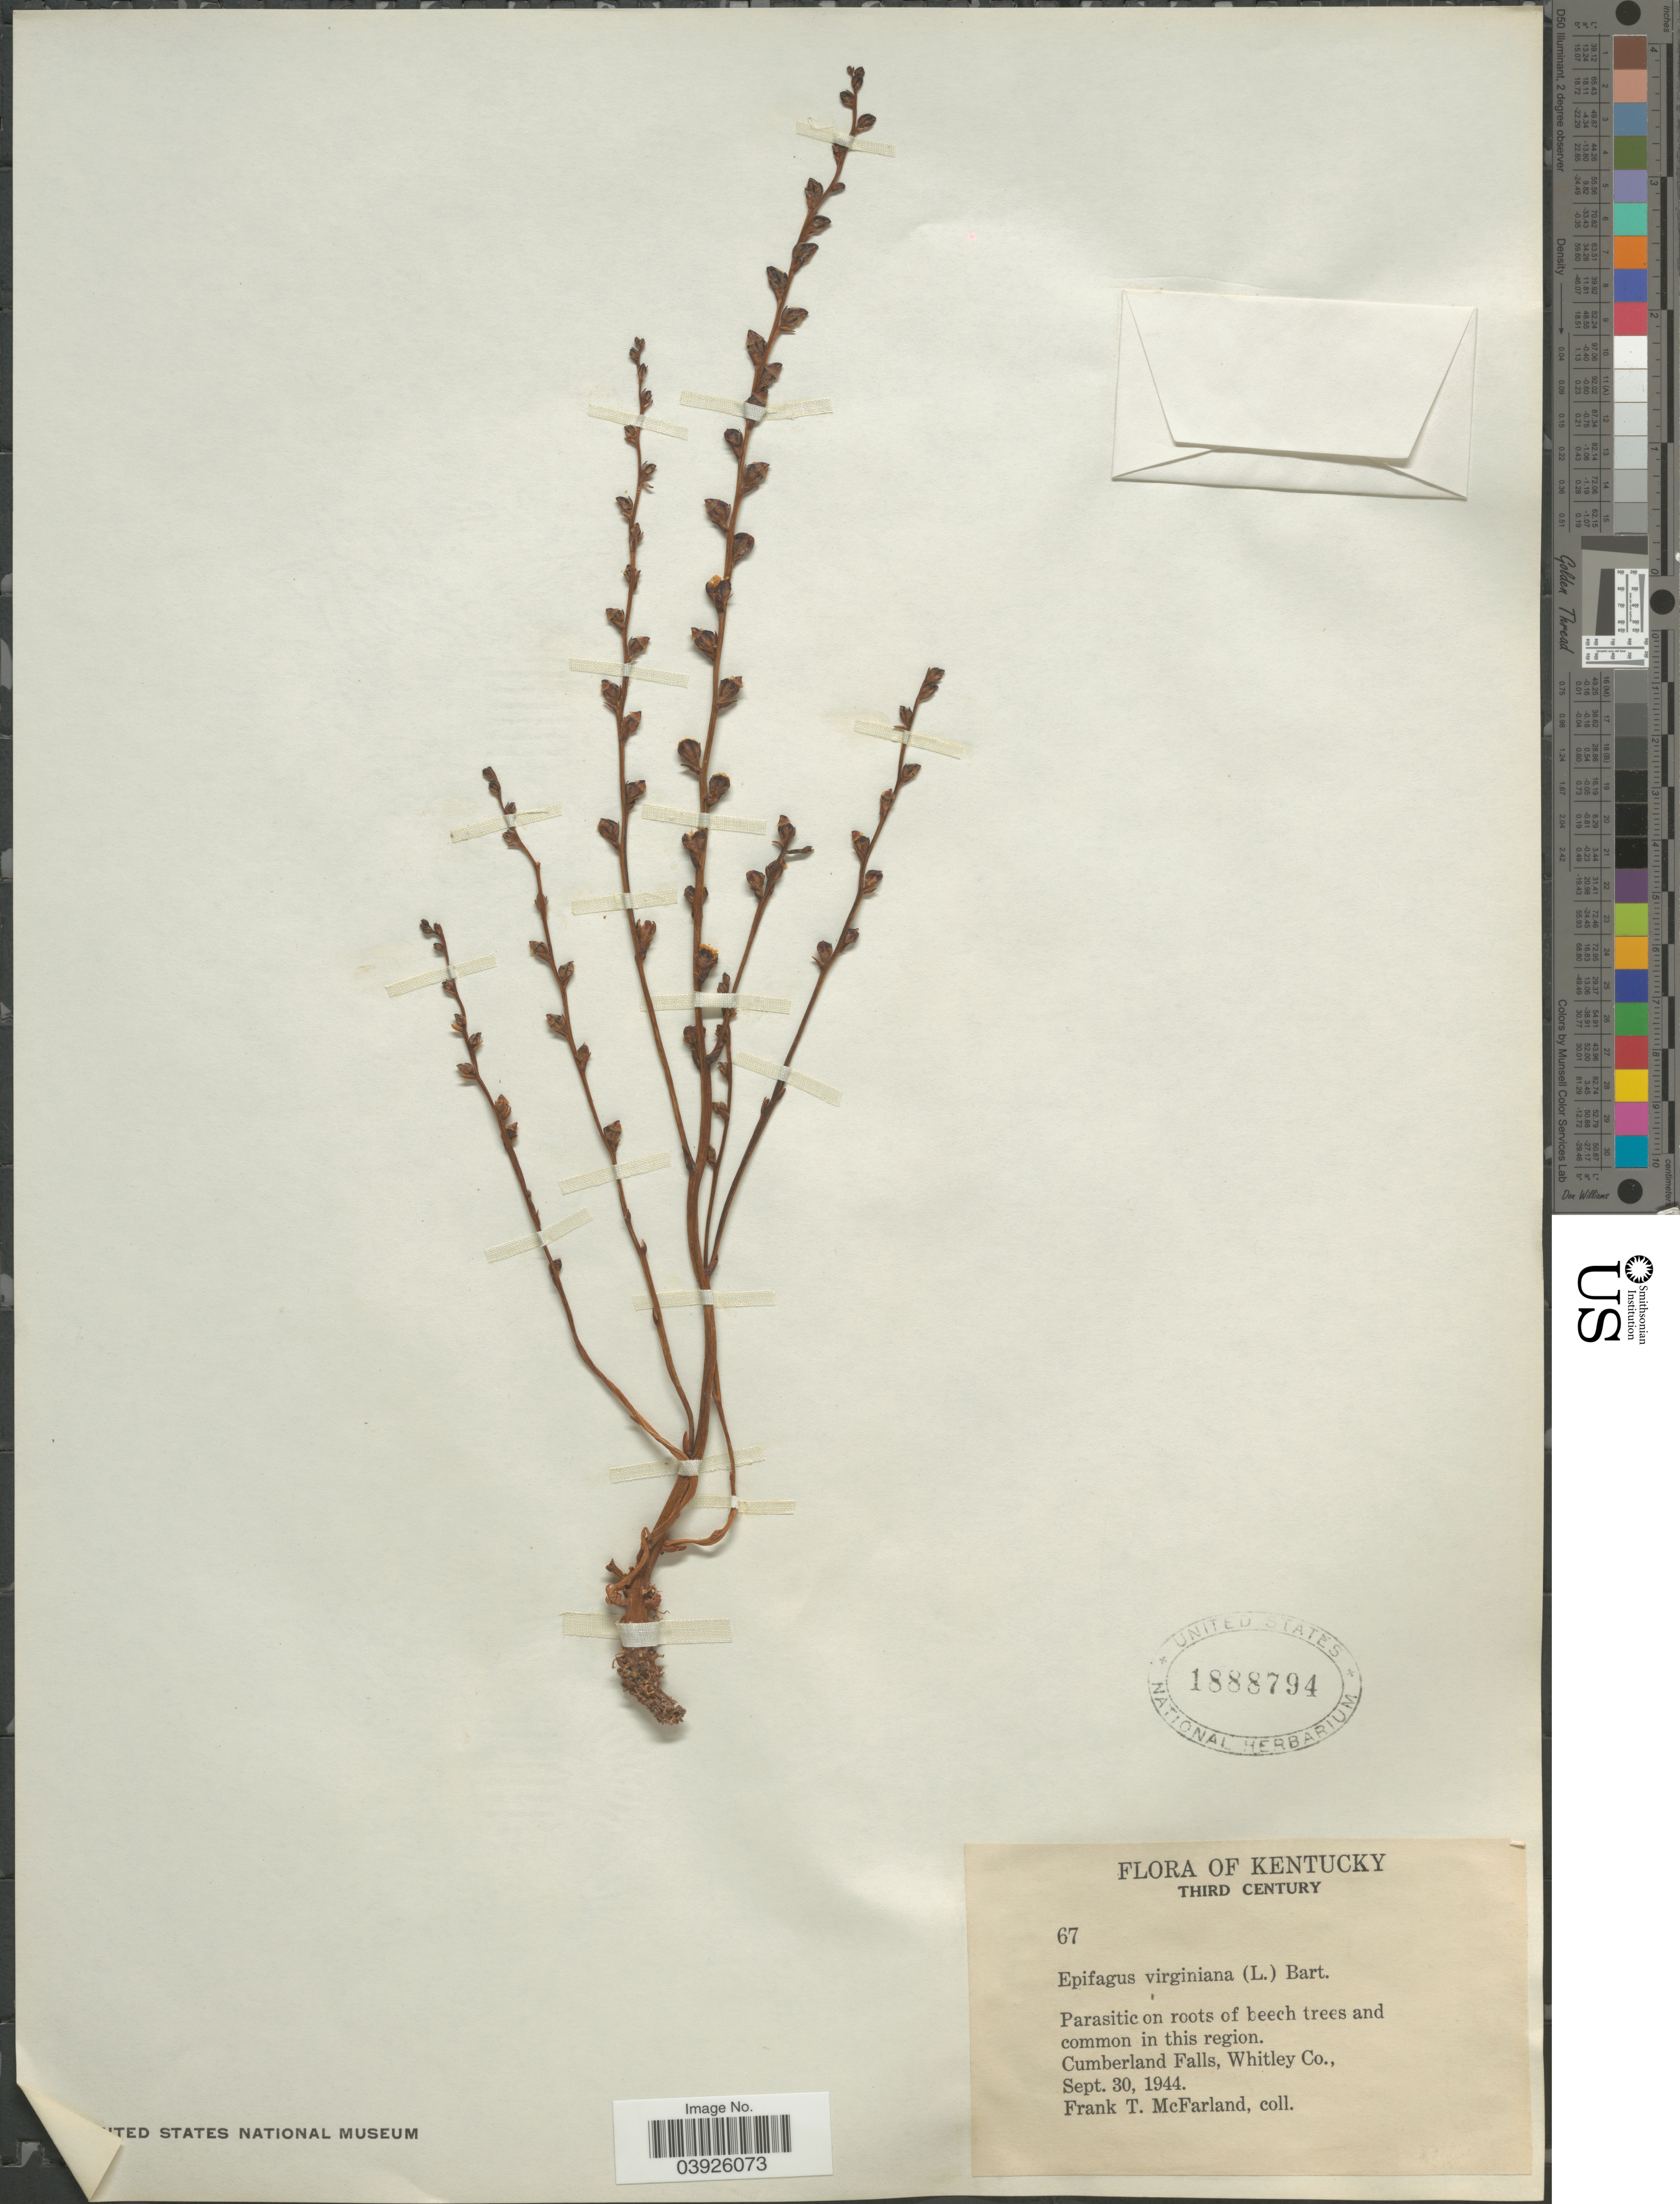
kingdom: Plantae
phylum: Tracheophyta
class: Magnoliopsida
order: Lamiales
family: Orobanchaceae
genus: Epifagus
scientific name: Epifagus virginiana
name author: (L.) W.P.C. Barton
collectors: F. McFarland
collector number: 67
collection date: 1944-09-30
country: United States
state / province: Kentucky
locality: Parasitic on roots of beech trees and common in this region. Cumberland Falls, Whitley Co.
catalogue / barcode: US 1888794